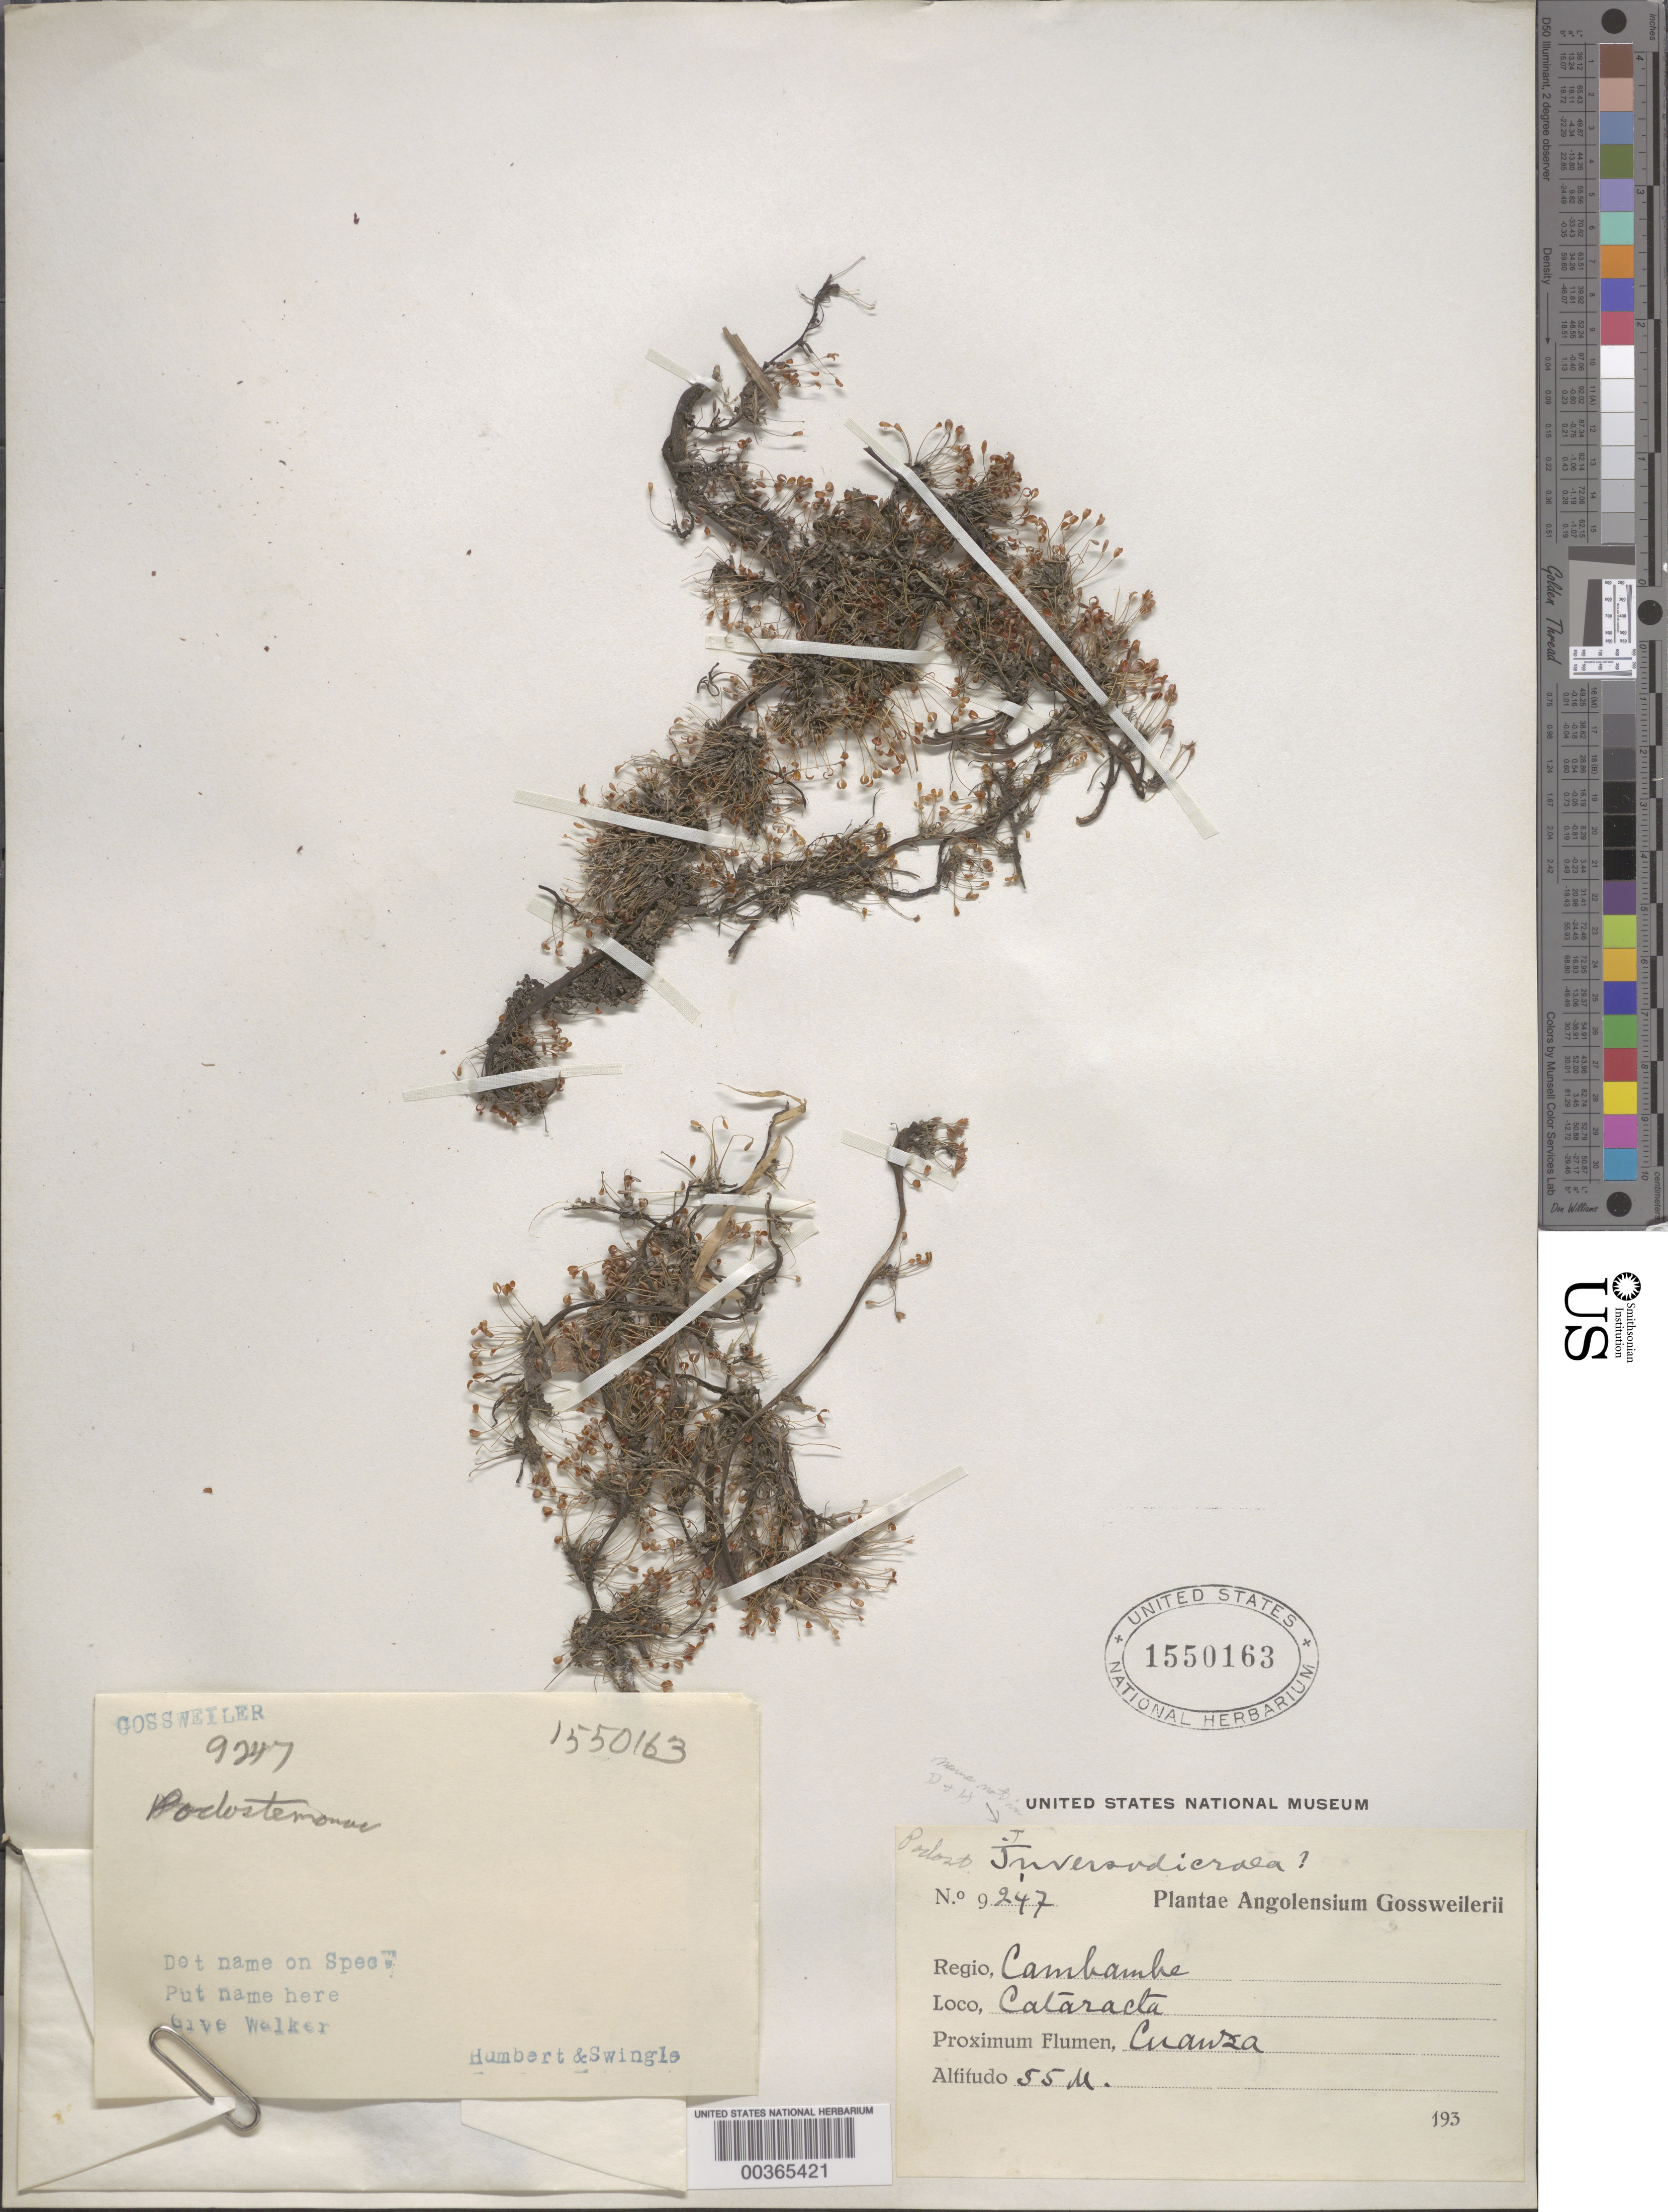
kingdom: Plantae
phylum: Tracheophyta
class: Magnoliopsida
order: Malpighiales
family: Podostemaceae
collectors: J. Gossweiler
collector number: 9247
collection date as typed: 193-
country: Angola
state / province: Cuanza Norte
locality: Cambambe, Cataracta, Cuanza River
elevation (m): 55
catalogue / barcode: US 1550163